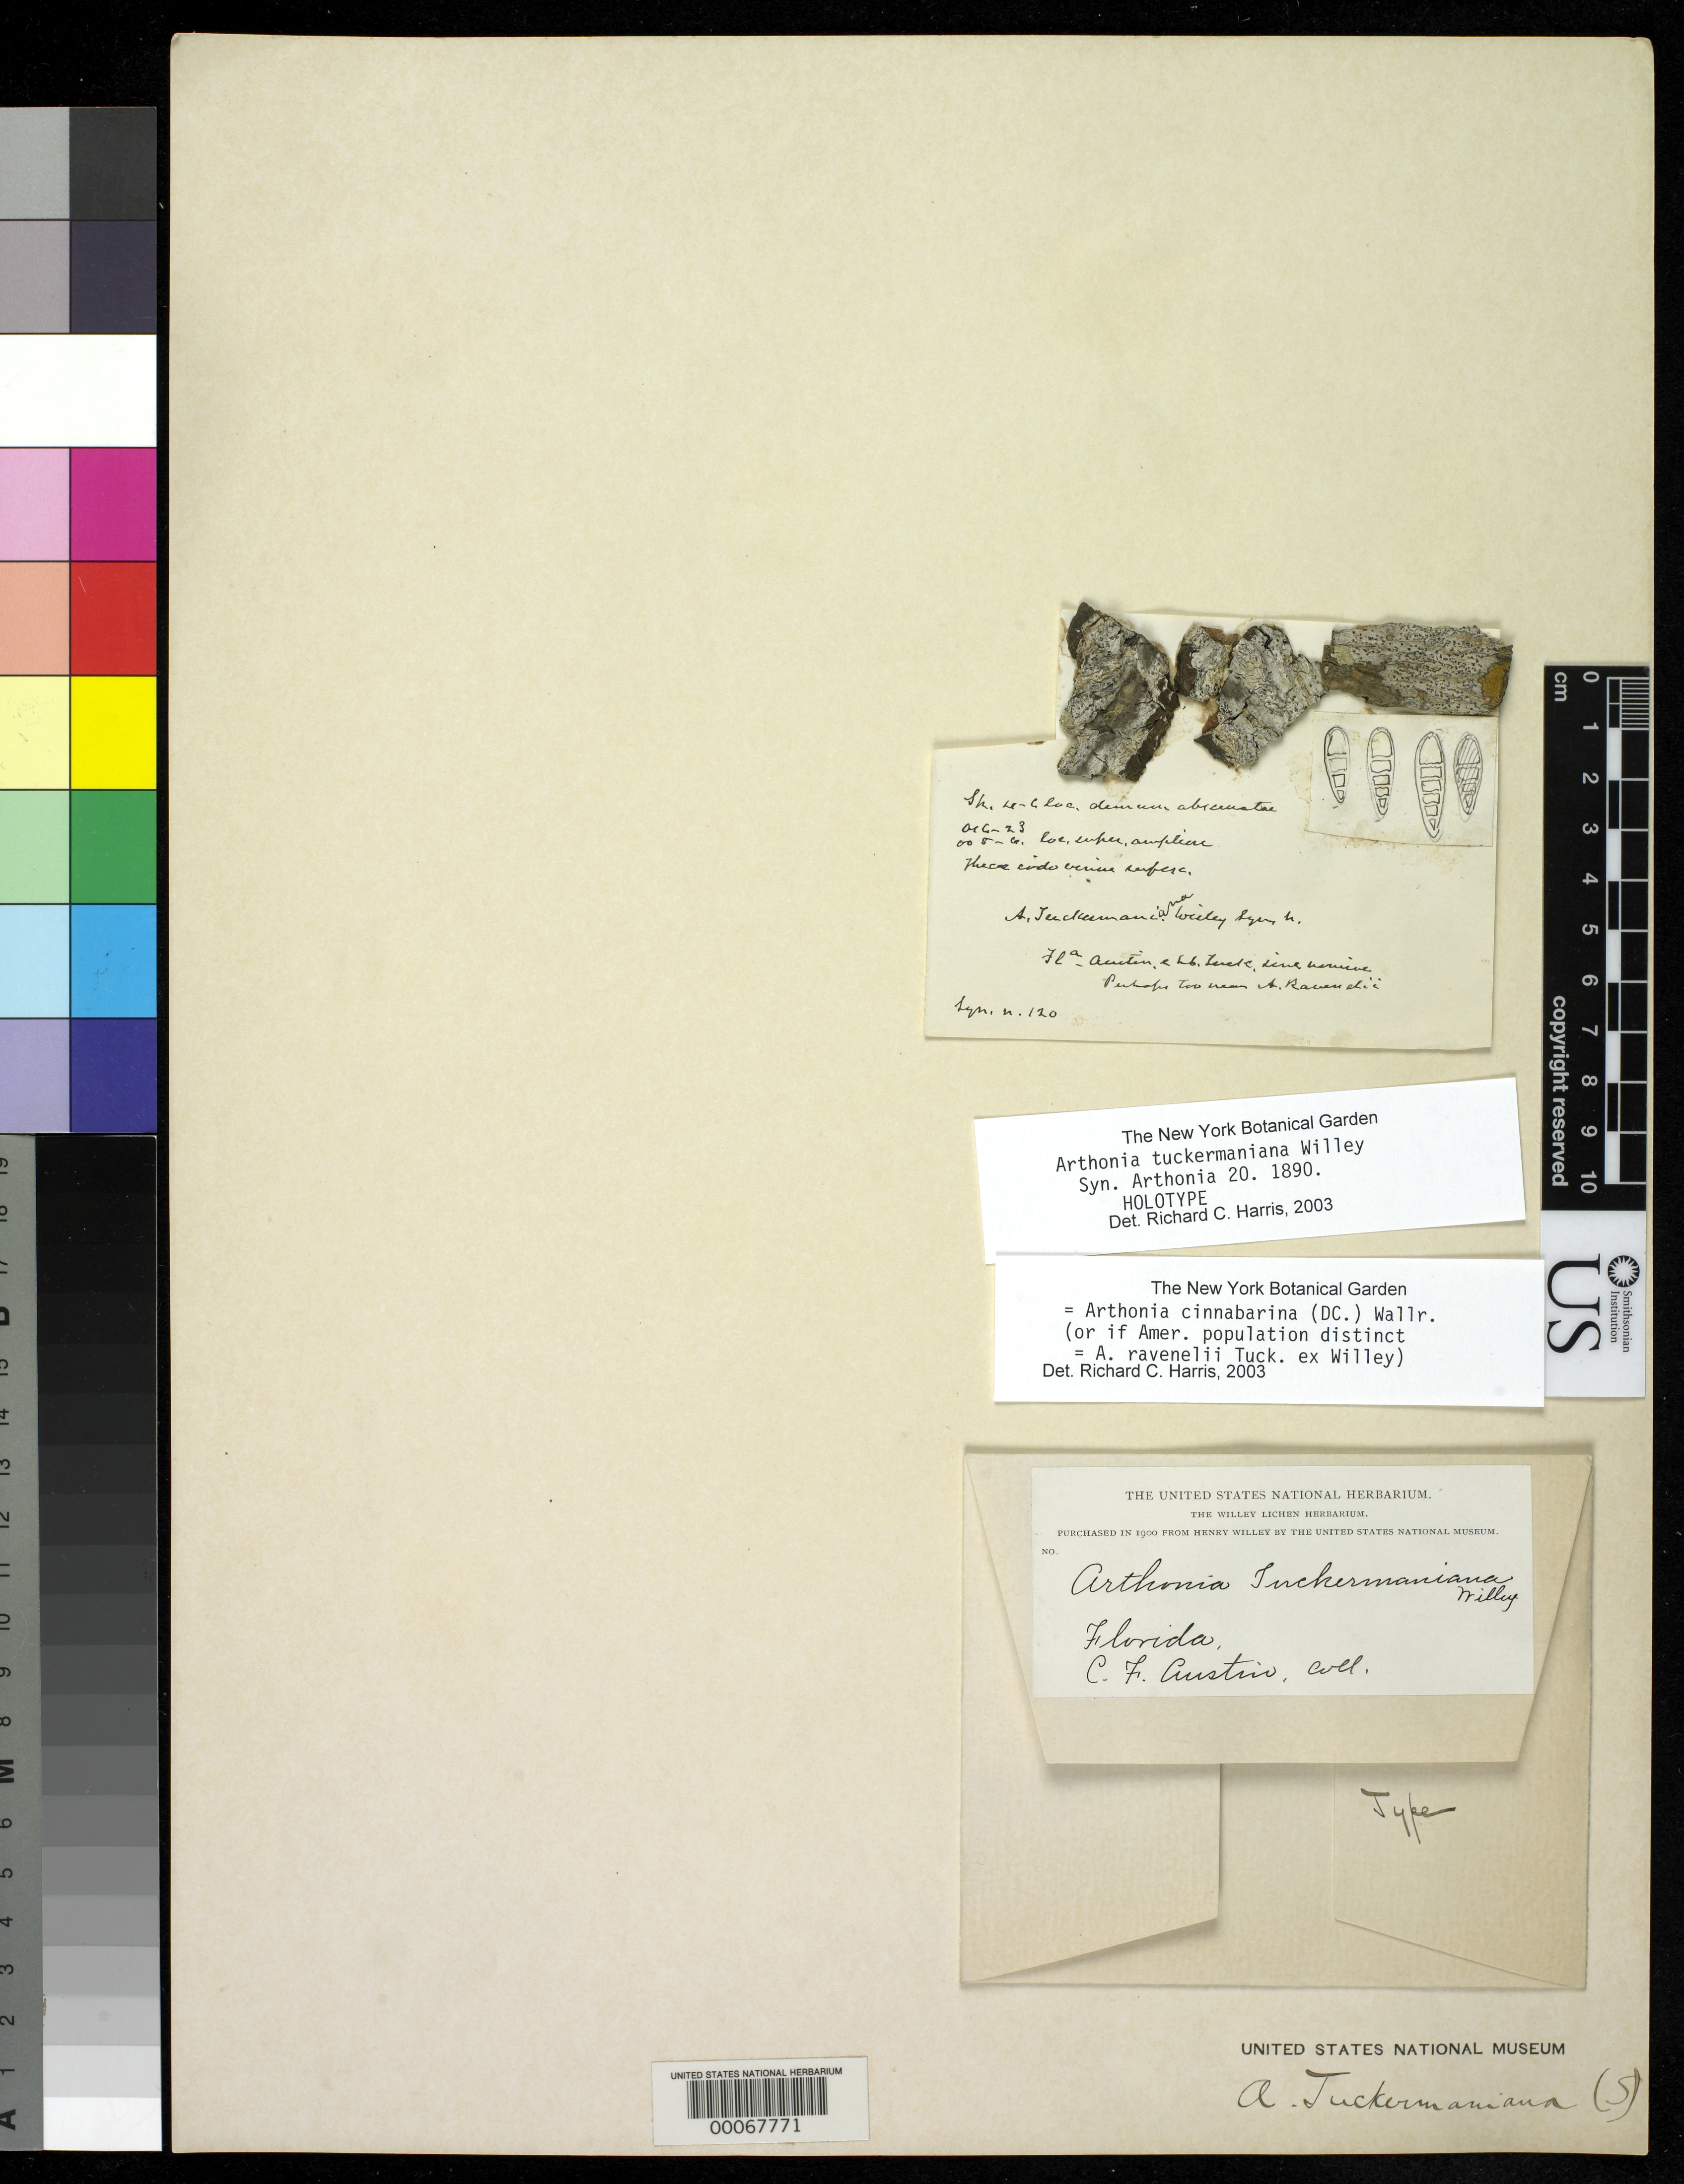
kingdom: Fungi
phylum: Ascomycota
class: Arthoniomycetes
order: Arthoniales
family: Arthoniaceae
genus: Arthonia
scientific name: Arthonia tuckermaniana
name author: Willey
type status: Isotype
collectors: C. F. Austin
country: United States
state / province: Florida